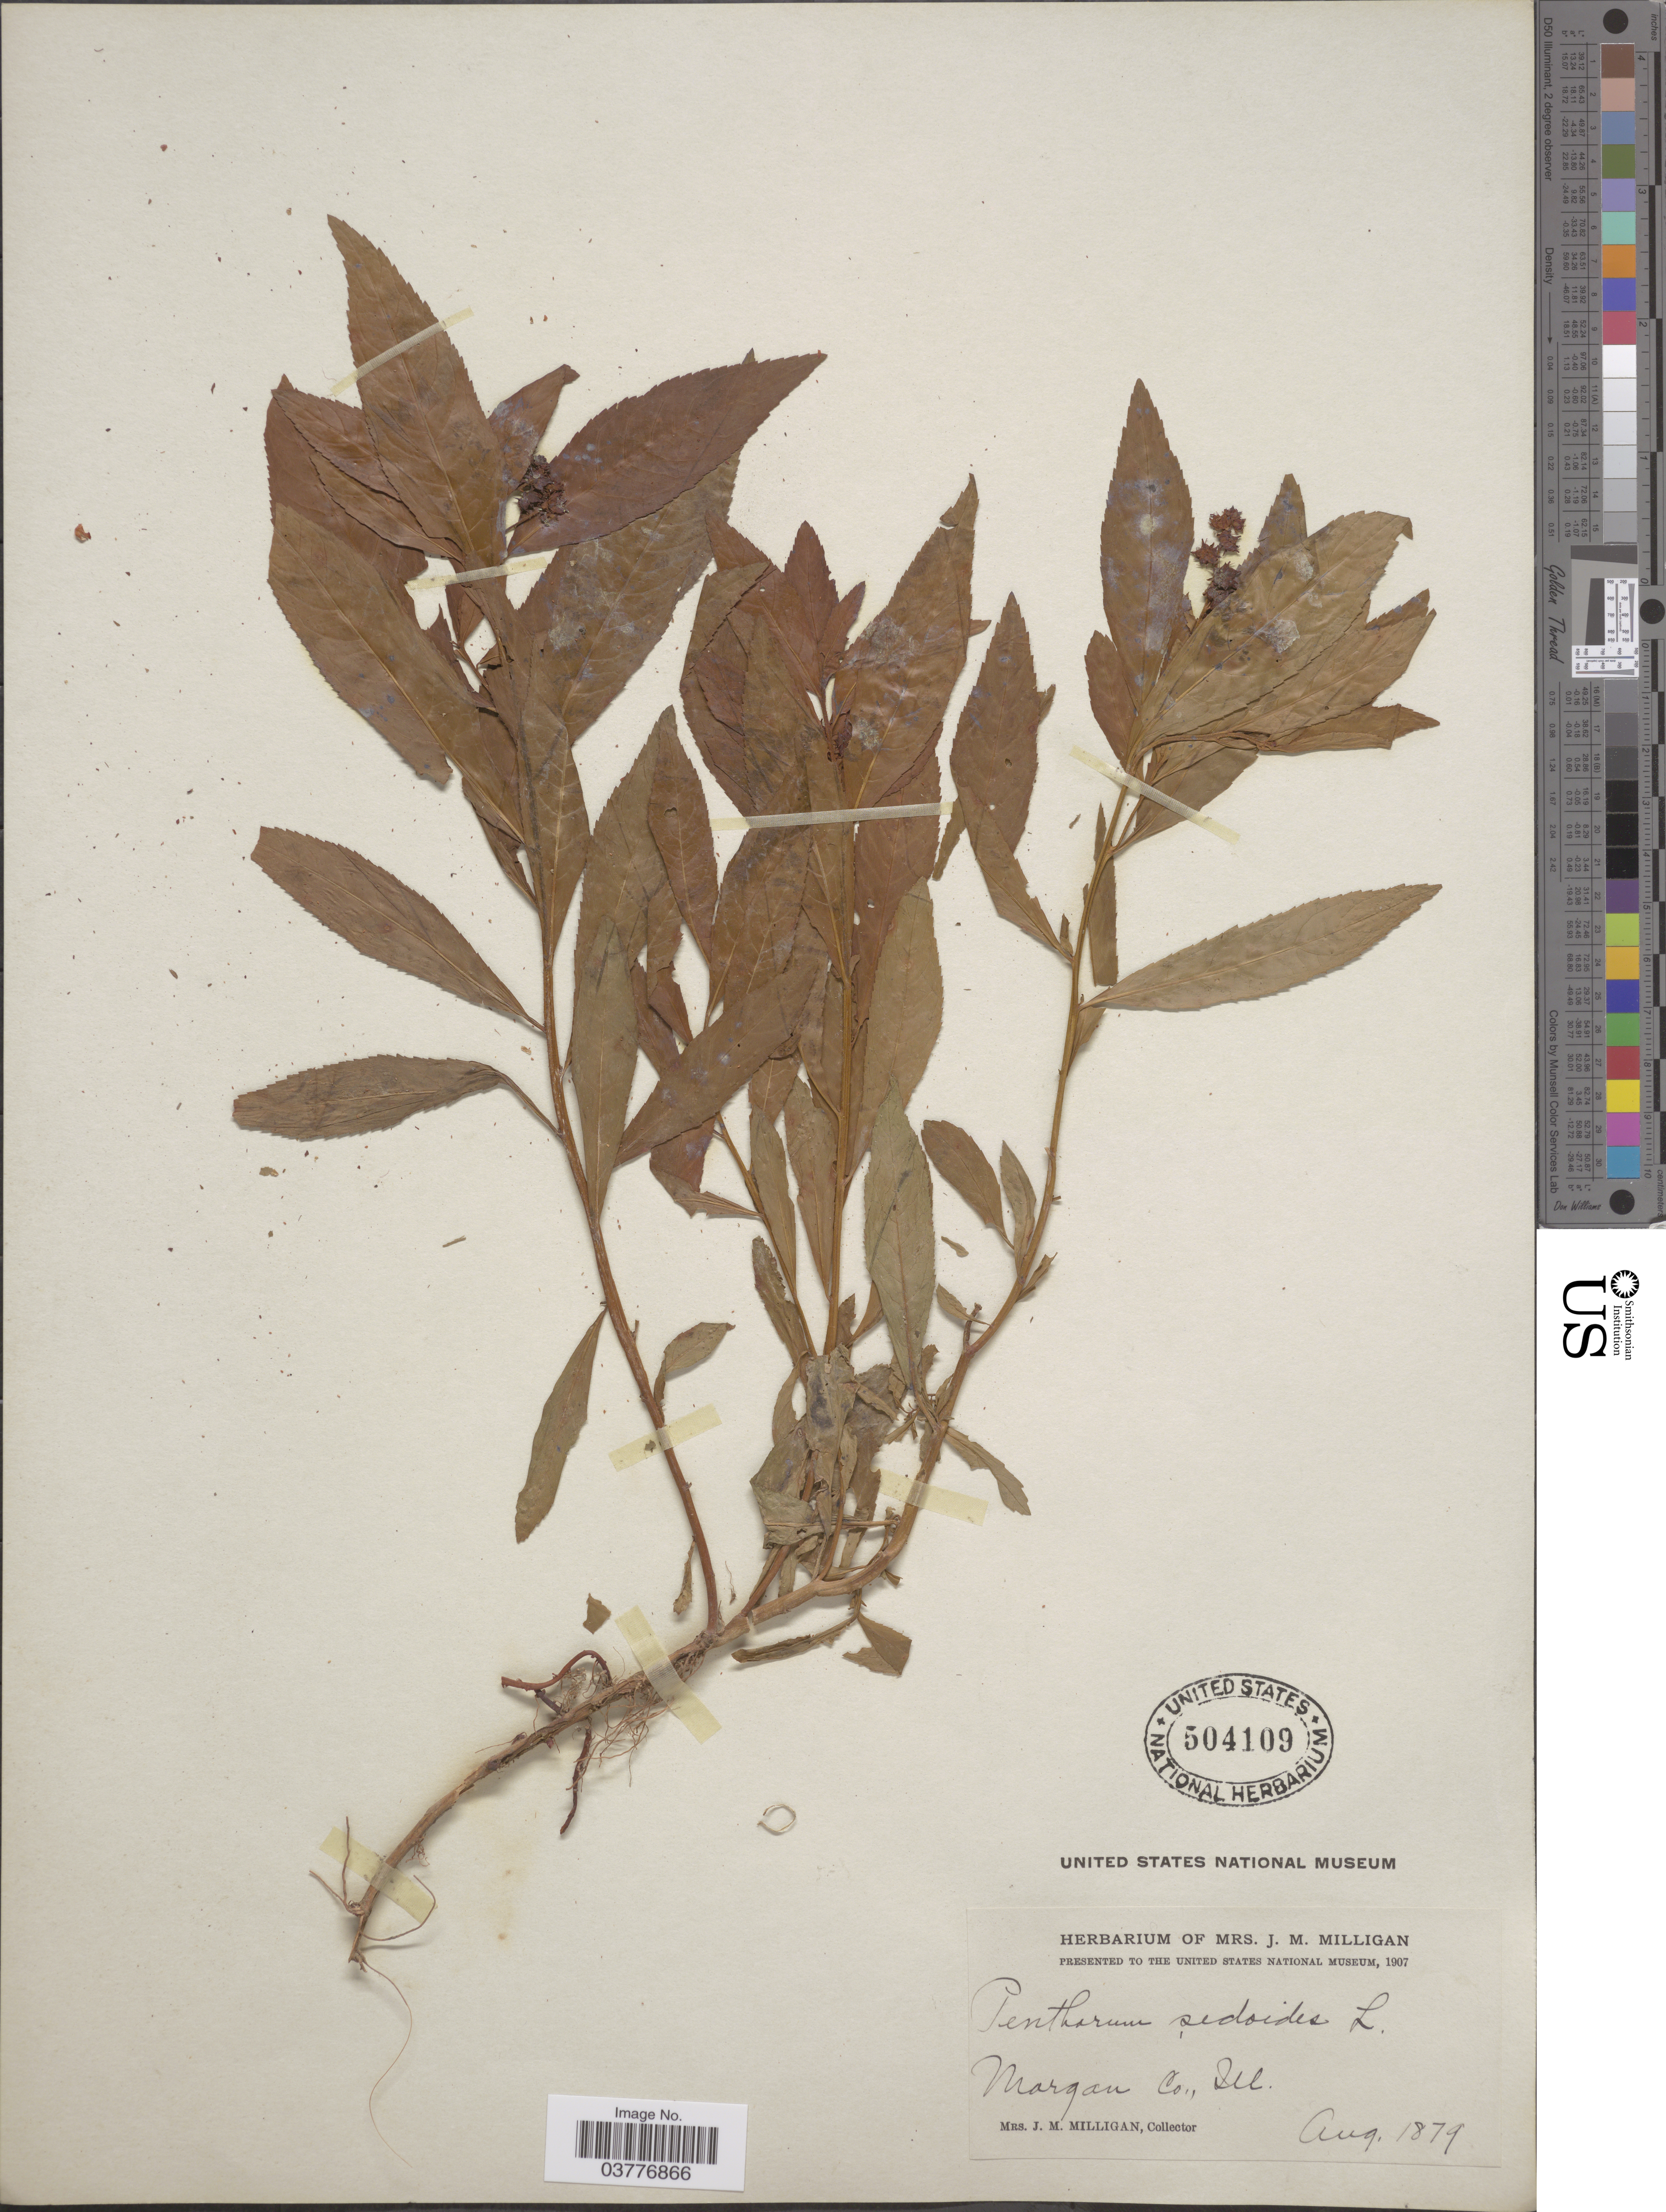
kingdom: Plantae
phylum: Tracheophyta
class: Magnoliopsida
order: Saxifragales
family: Penthoraceae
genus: Penthorum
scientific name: Penthorum sedoides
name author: L.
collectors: J. Milligan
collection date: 1879-08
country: United States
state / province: Illinois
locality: Morgan Co.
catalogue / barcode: US 504109